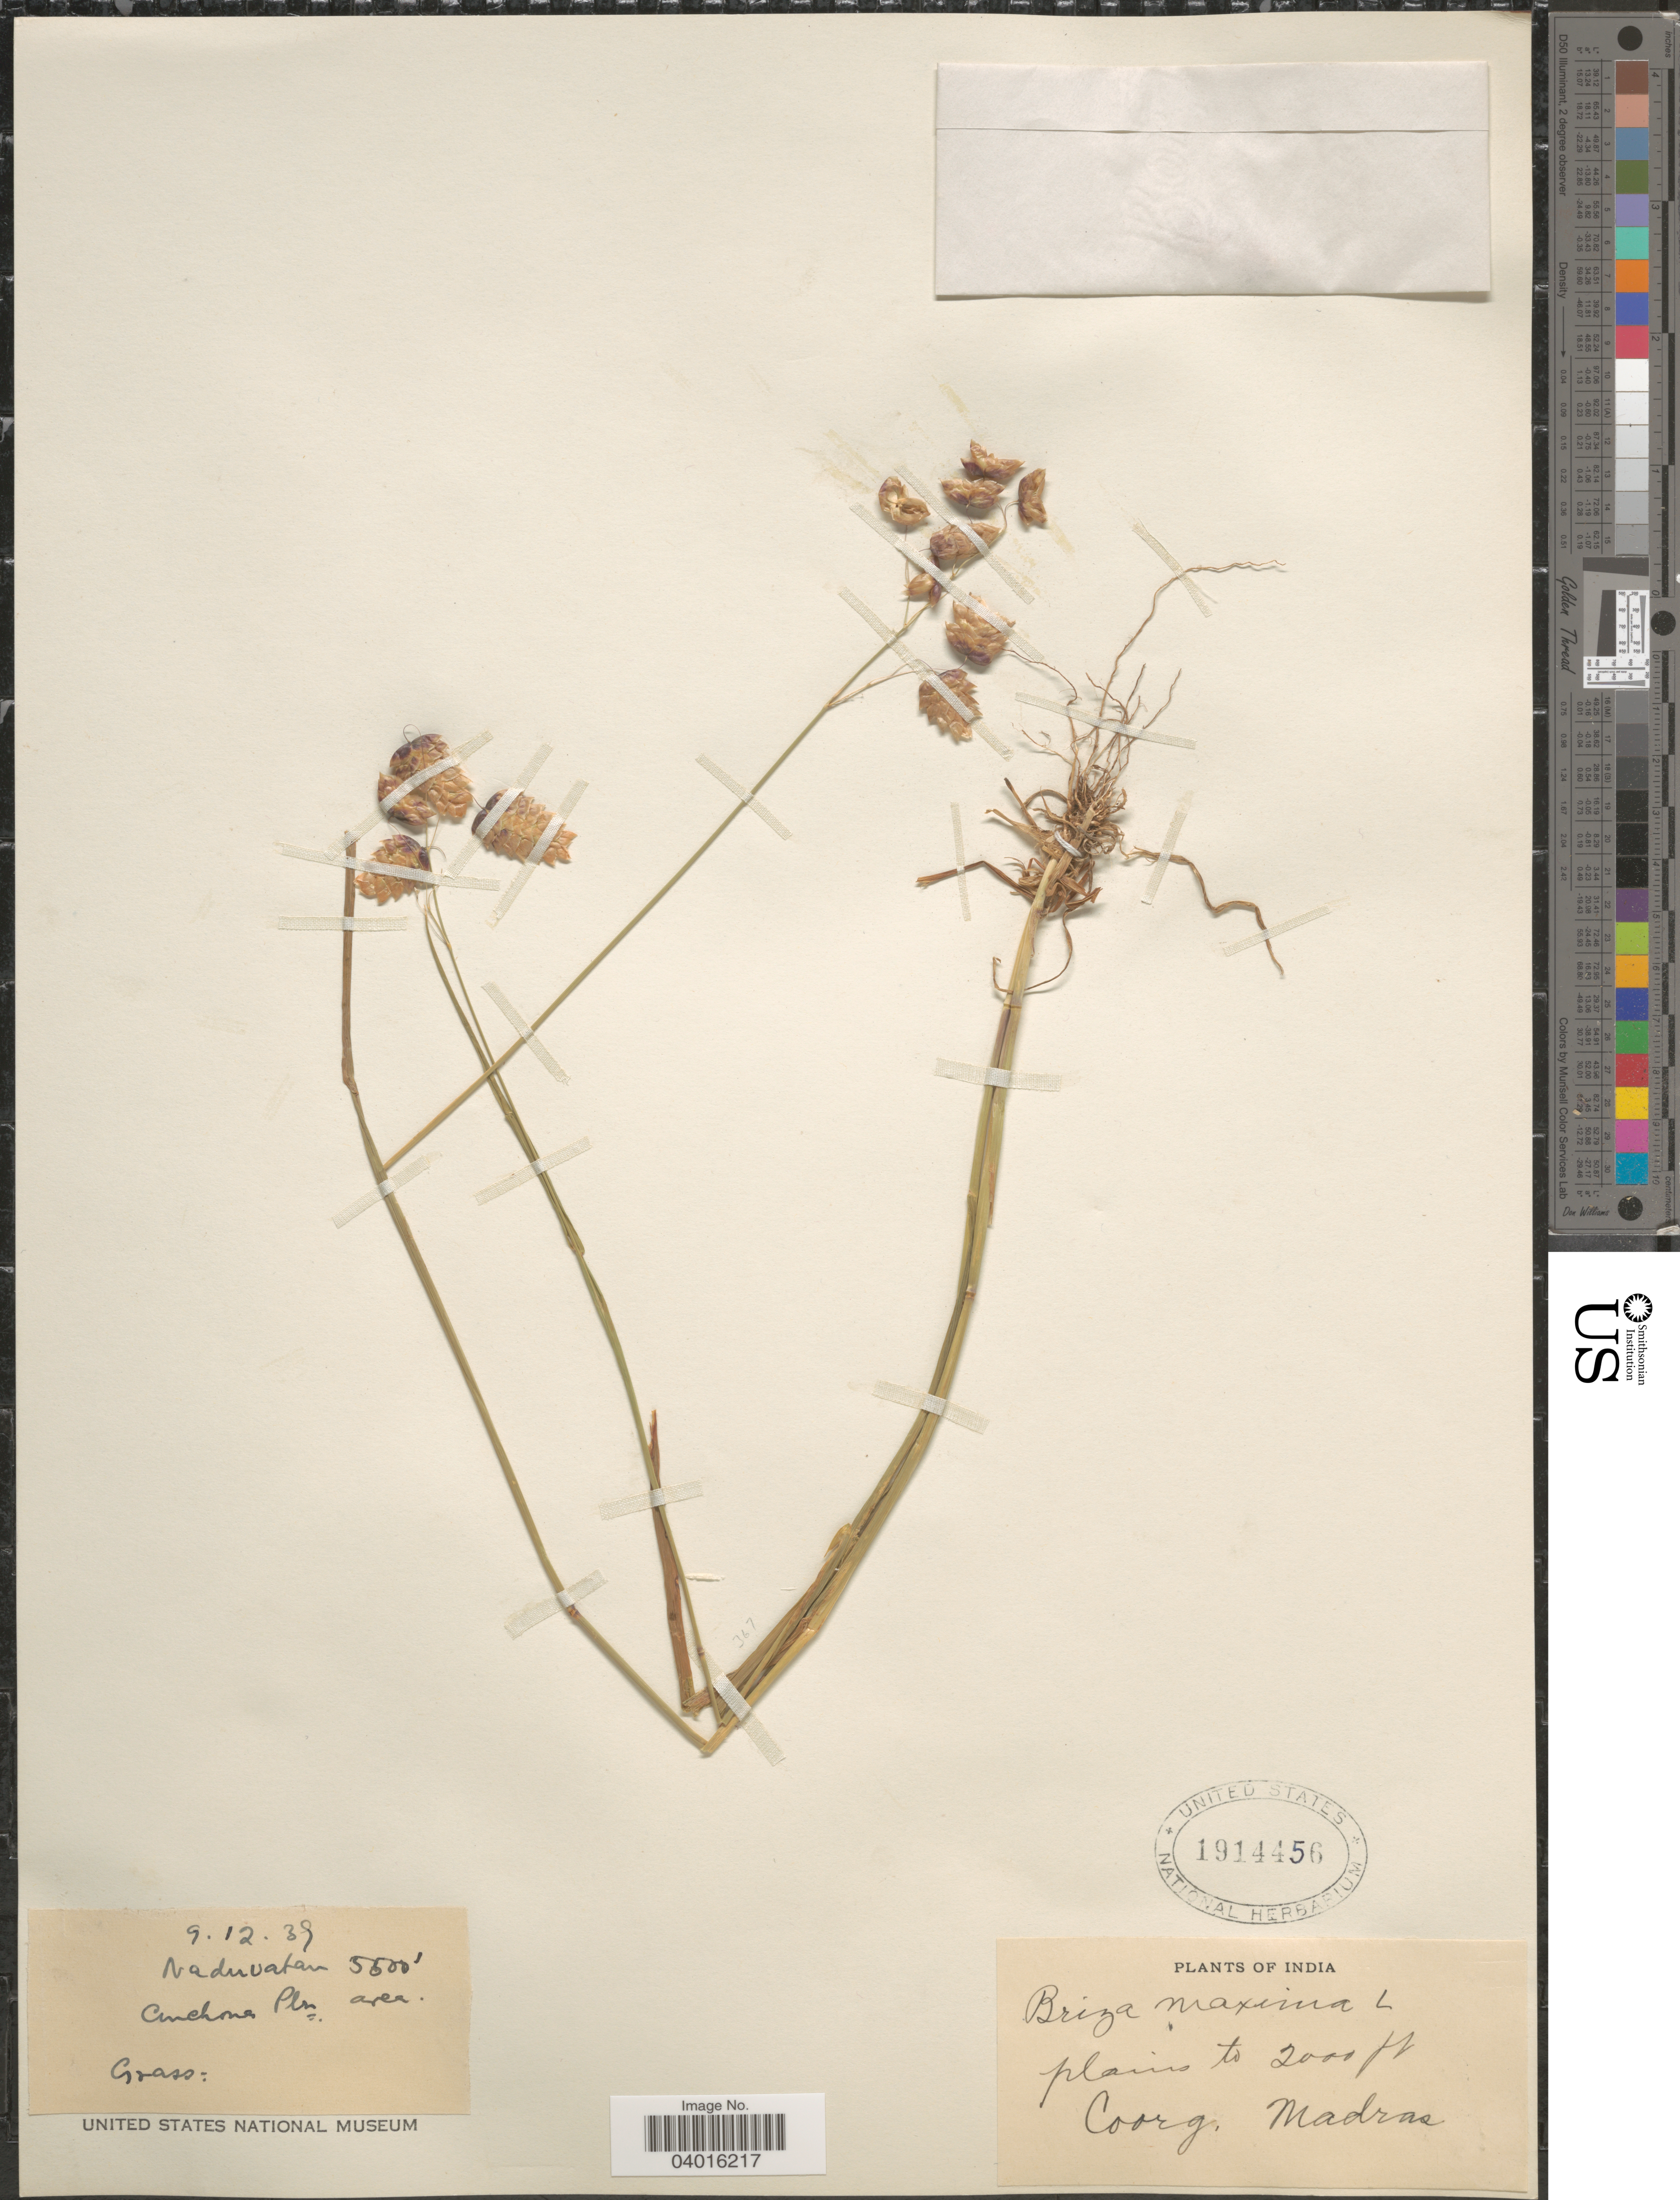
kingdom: Plantae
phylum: Tracheophyta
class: Liliopsida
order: Poales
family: Poaceae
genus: Briza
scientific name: Briza maxima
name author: L.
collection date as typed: Transcribed d/m/y: 9/12/39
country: India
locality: Naduvatan. Coorg. Madras.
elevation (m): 1676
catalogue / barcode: US 1914456